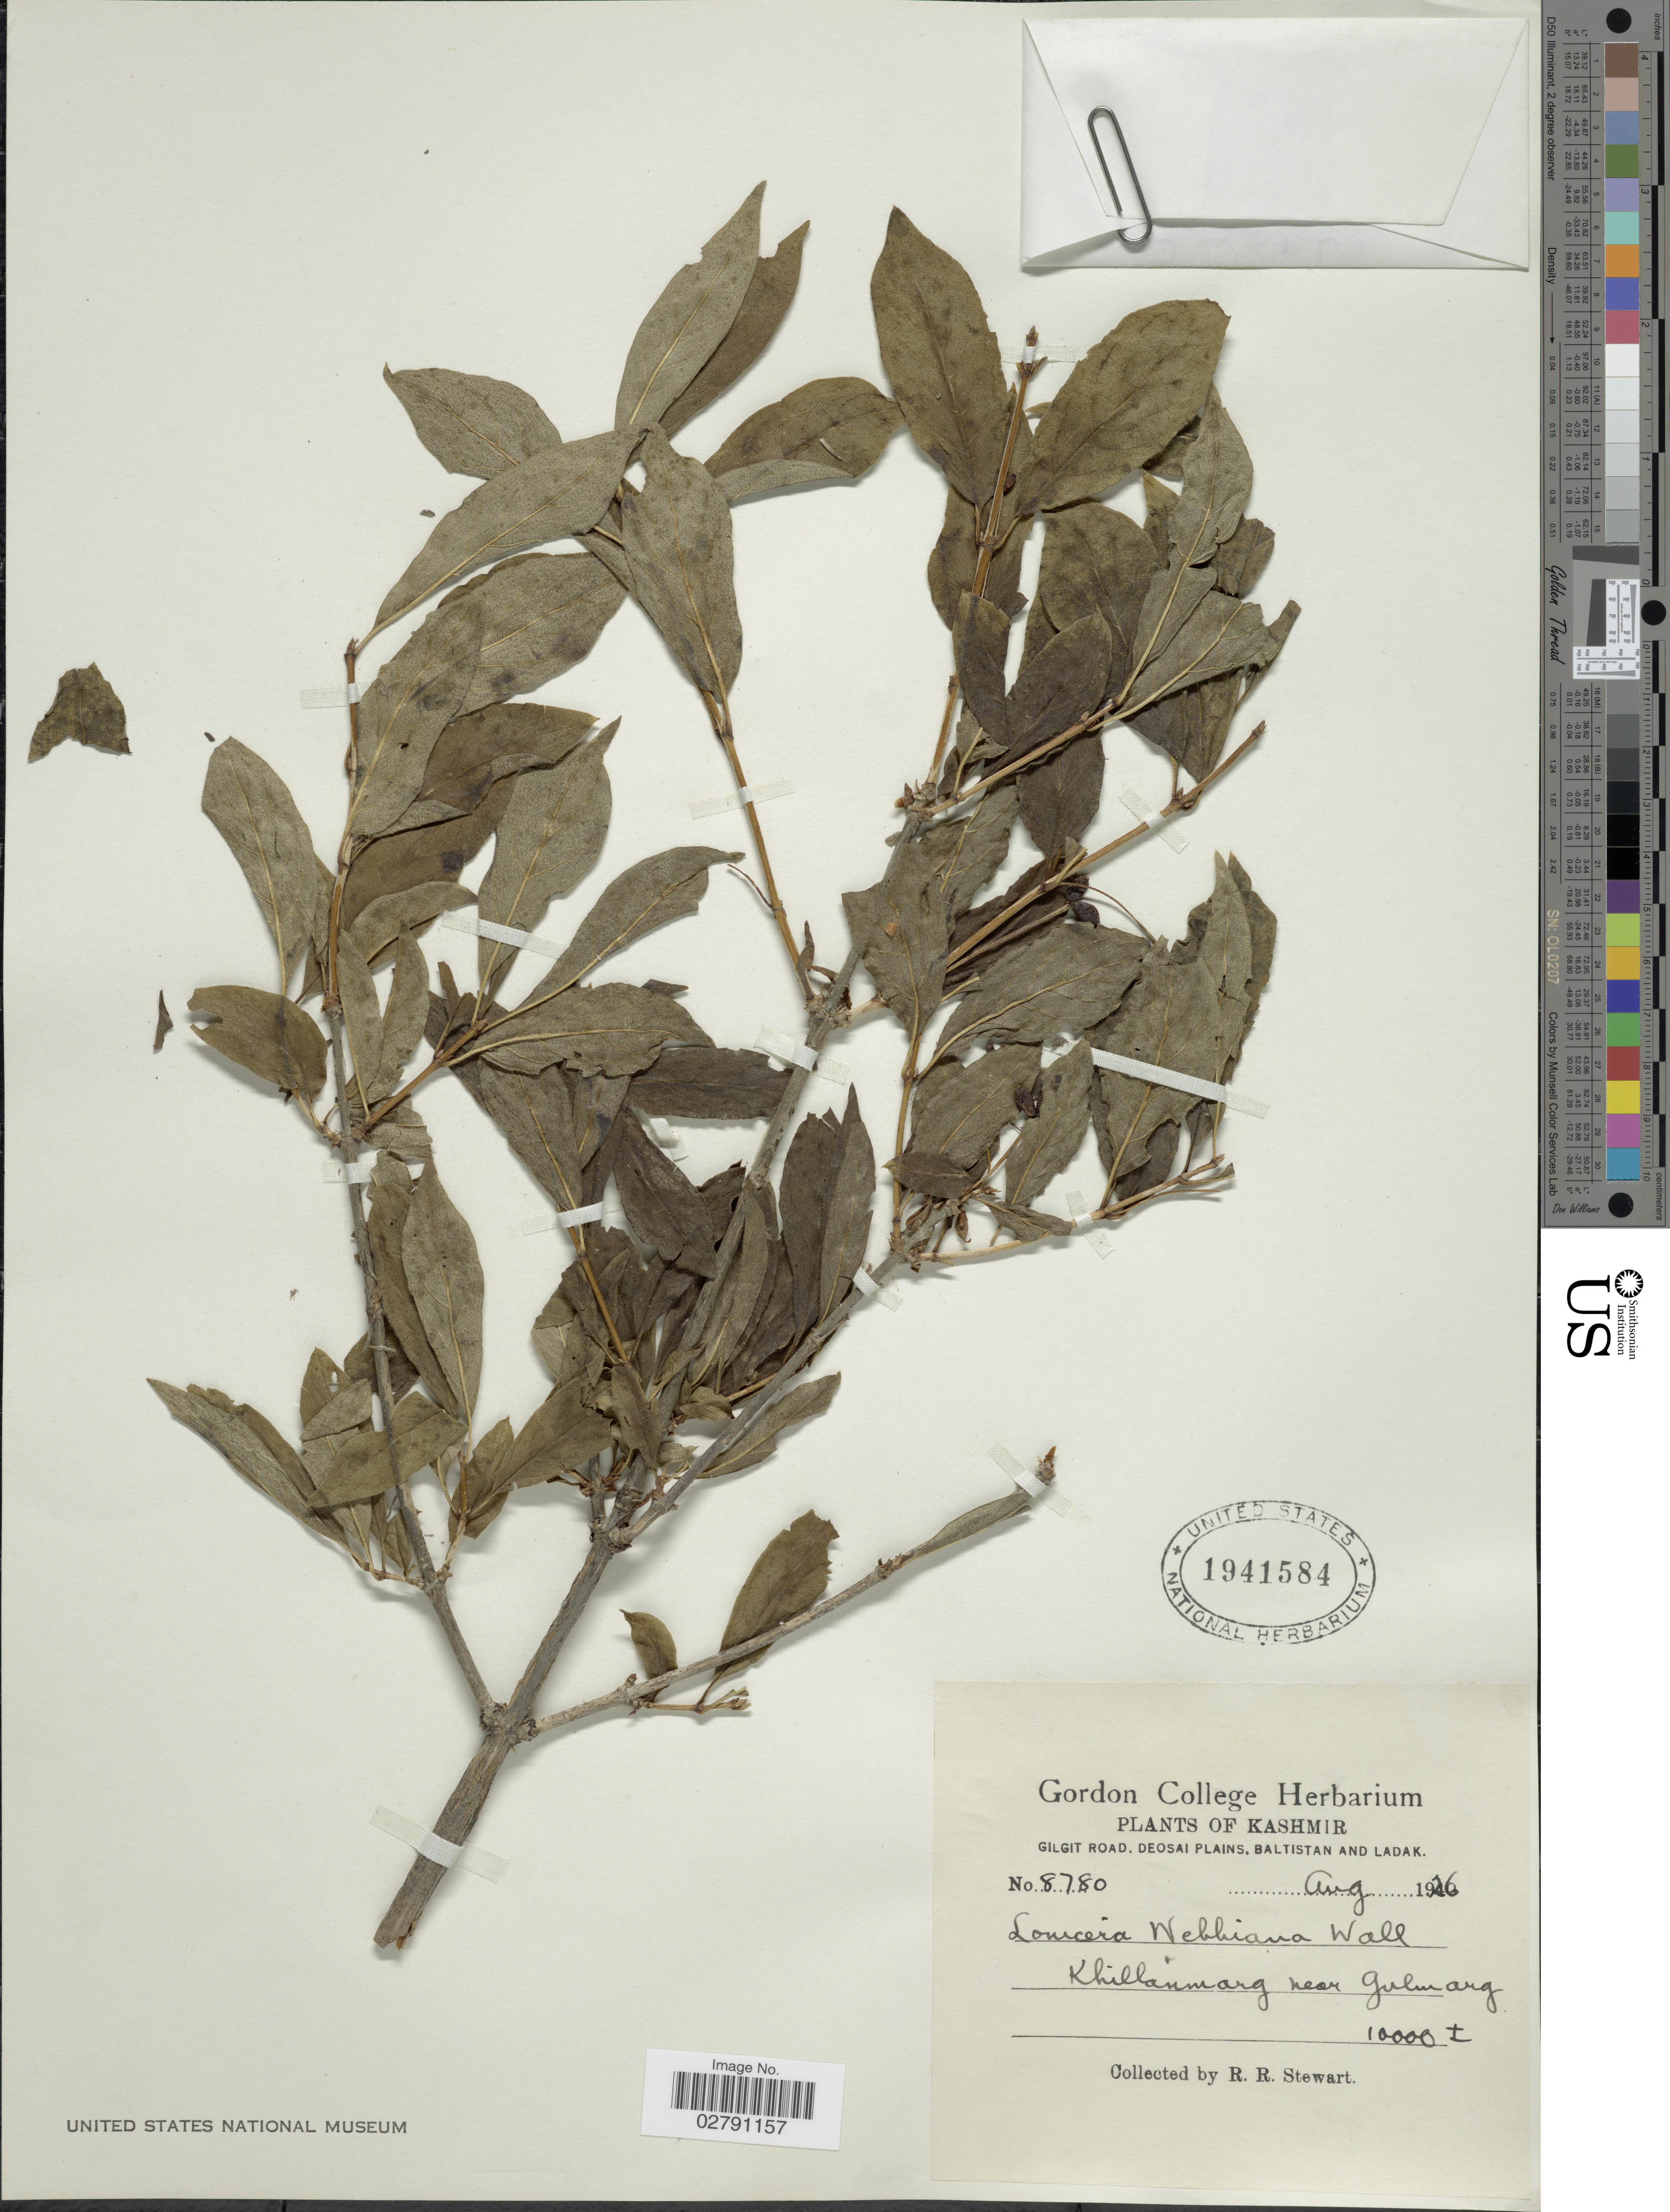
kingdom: Plantae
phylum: Tracheophyta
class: Magnoliopsida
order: Dipsacales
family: Caprifoliaceae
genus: Lonicera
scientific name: Lonicera webbiana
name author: Wall. ex DC.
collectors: R. R. Stewart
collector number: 8780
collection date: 1926-08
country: India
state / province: Jammu and Kashmir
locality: Kashmir. Gilgit road, Deosai plains, Baltistan and Ladak. Khillanmarg near Gulmarg.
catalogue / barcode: US 1941584